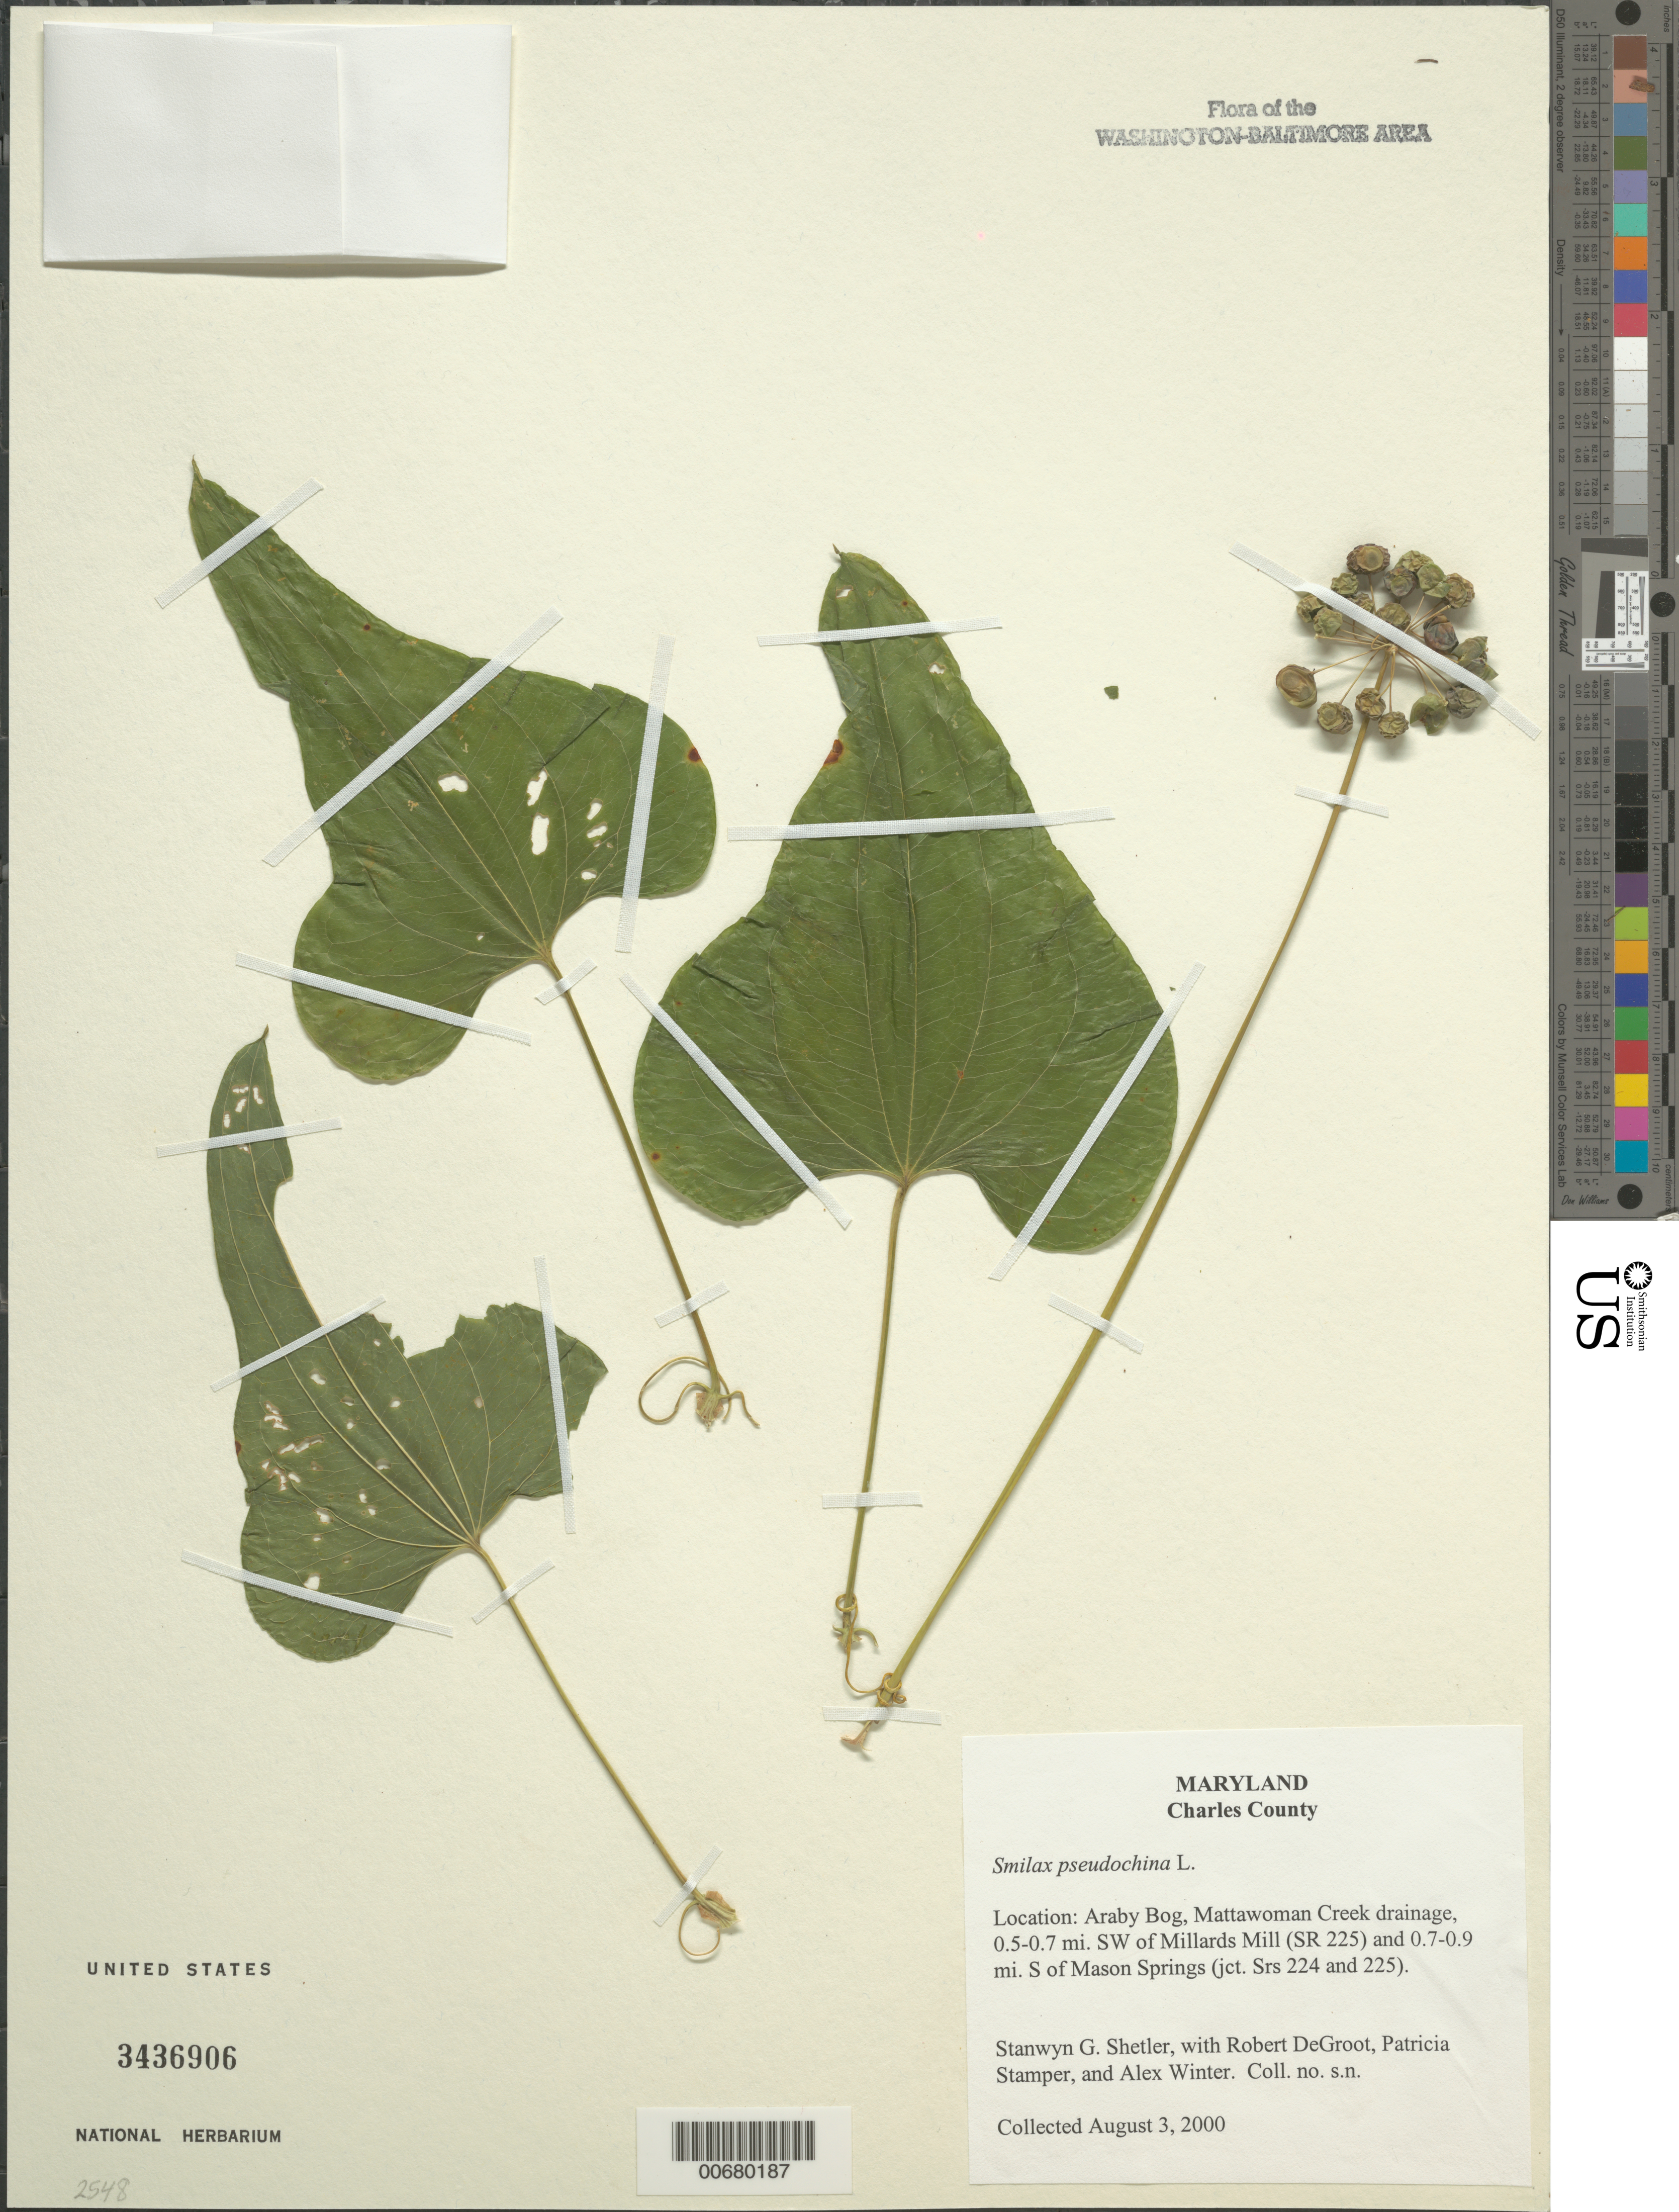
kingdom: Plantae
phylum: Tracheophyta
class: Liliopsida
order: Liliales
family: Smilacaceae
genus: Smilax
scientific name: Smilax pseudochina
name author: L.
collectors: S. Shetler, R. DeGroot, P. Stamper & A. Winter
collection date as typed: August 3, 2000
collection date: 2000-08-03/2003-08-03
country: United States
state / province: Maryland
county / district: Charles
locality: Araby Bog, Mattawoman Creek drainage, 0.5-0.7 mi. SW of Millards Mill (SR 225) and 0.7-0.9 mi. S of Mason Springs (jct. 224 and 225).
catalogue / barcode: US 3436906